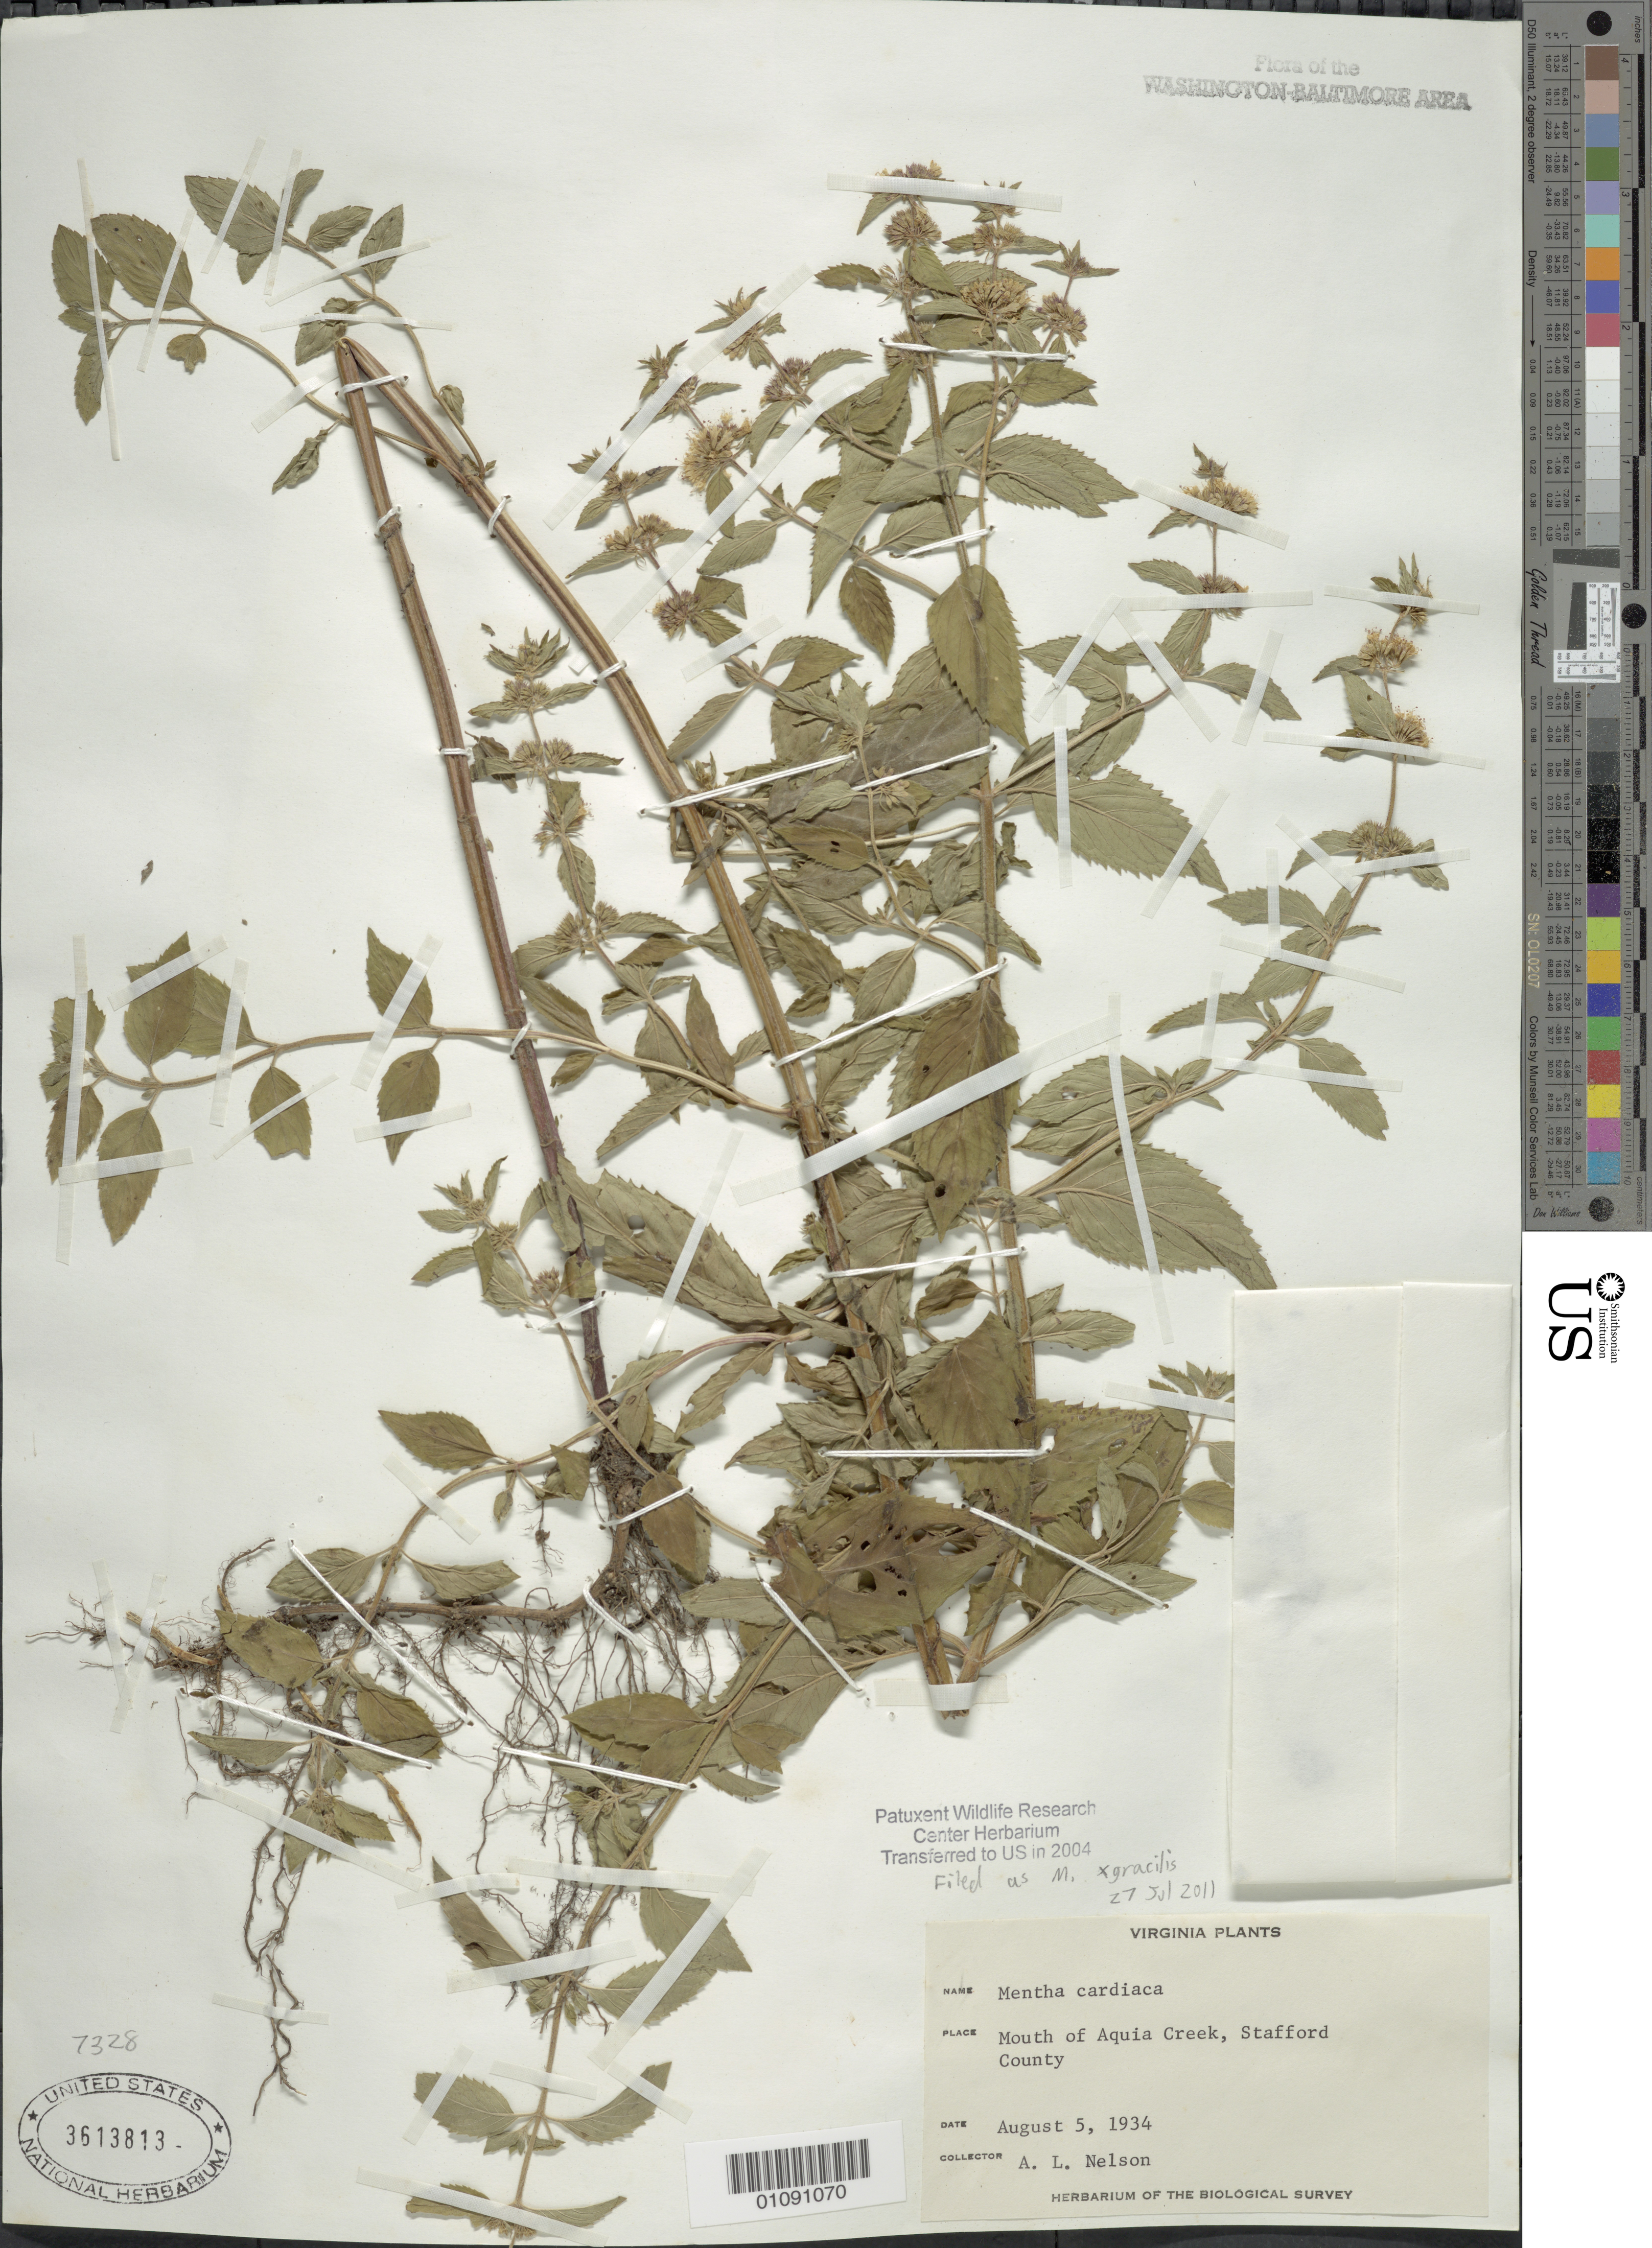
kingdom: Plantae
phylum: Tracheophyta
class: Magnoliopsida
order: Lamiales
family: Lamiaceae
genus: Mentha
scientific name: Mentha x gracilis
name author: Sole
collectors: A. L. Nelson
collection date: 1934-08-05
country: United States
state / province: Virginia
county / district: Stafford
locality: Mouth of Aquia Creek.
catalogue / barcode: US 3613813